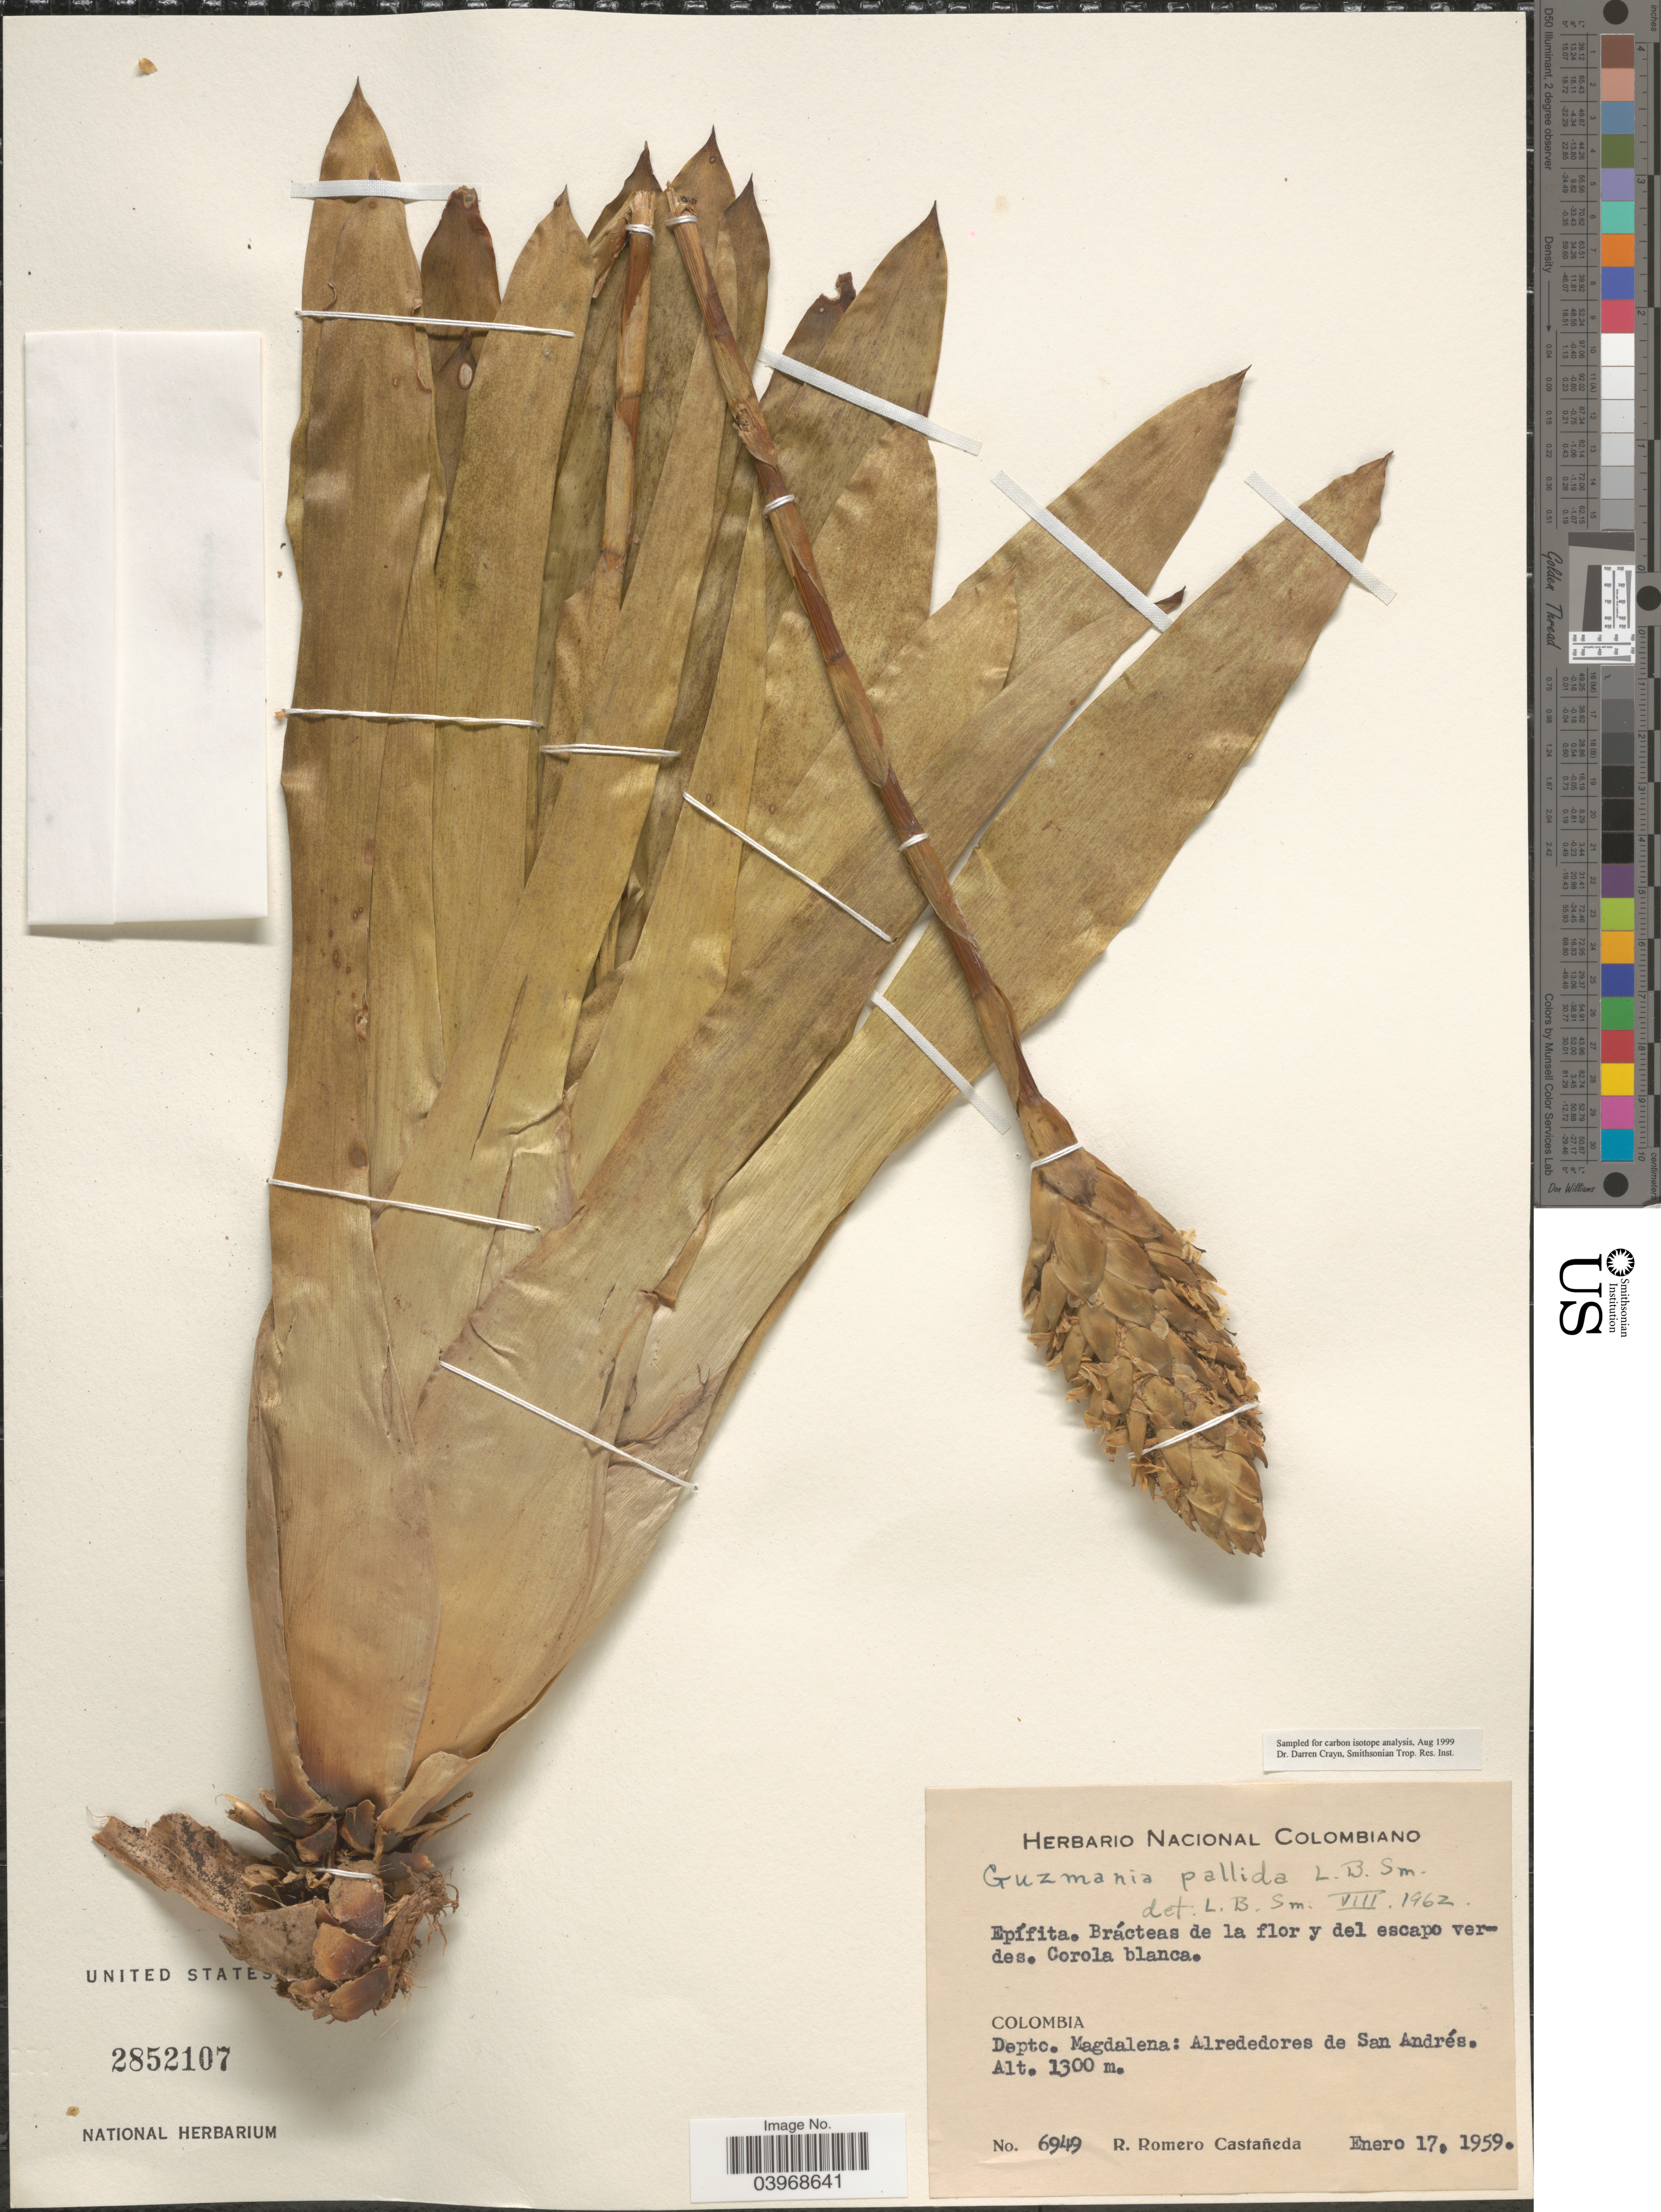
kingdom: Plantae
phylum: Tracheophyta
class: Liliopsida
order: Poales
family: Bromeliaceae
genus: Guzmania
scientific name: Guzmania pallida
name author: L.B. Sm.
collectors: R. Romero Castañeda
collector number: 6949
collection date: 1959-01-17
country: Colombia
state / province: Magdalena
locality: Depto. Magdalena: Alrededores de San Andrés.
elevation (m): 1300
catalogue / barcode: US 2852107